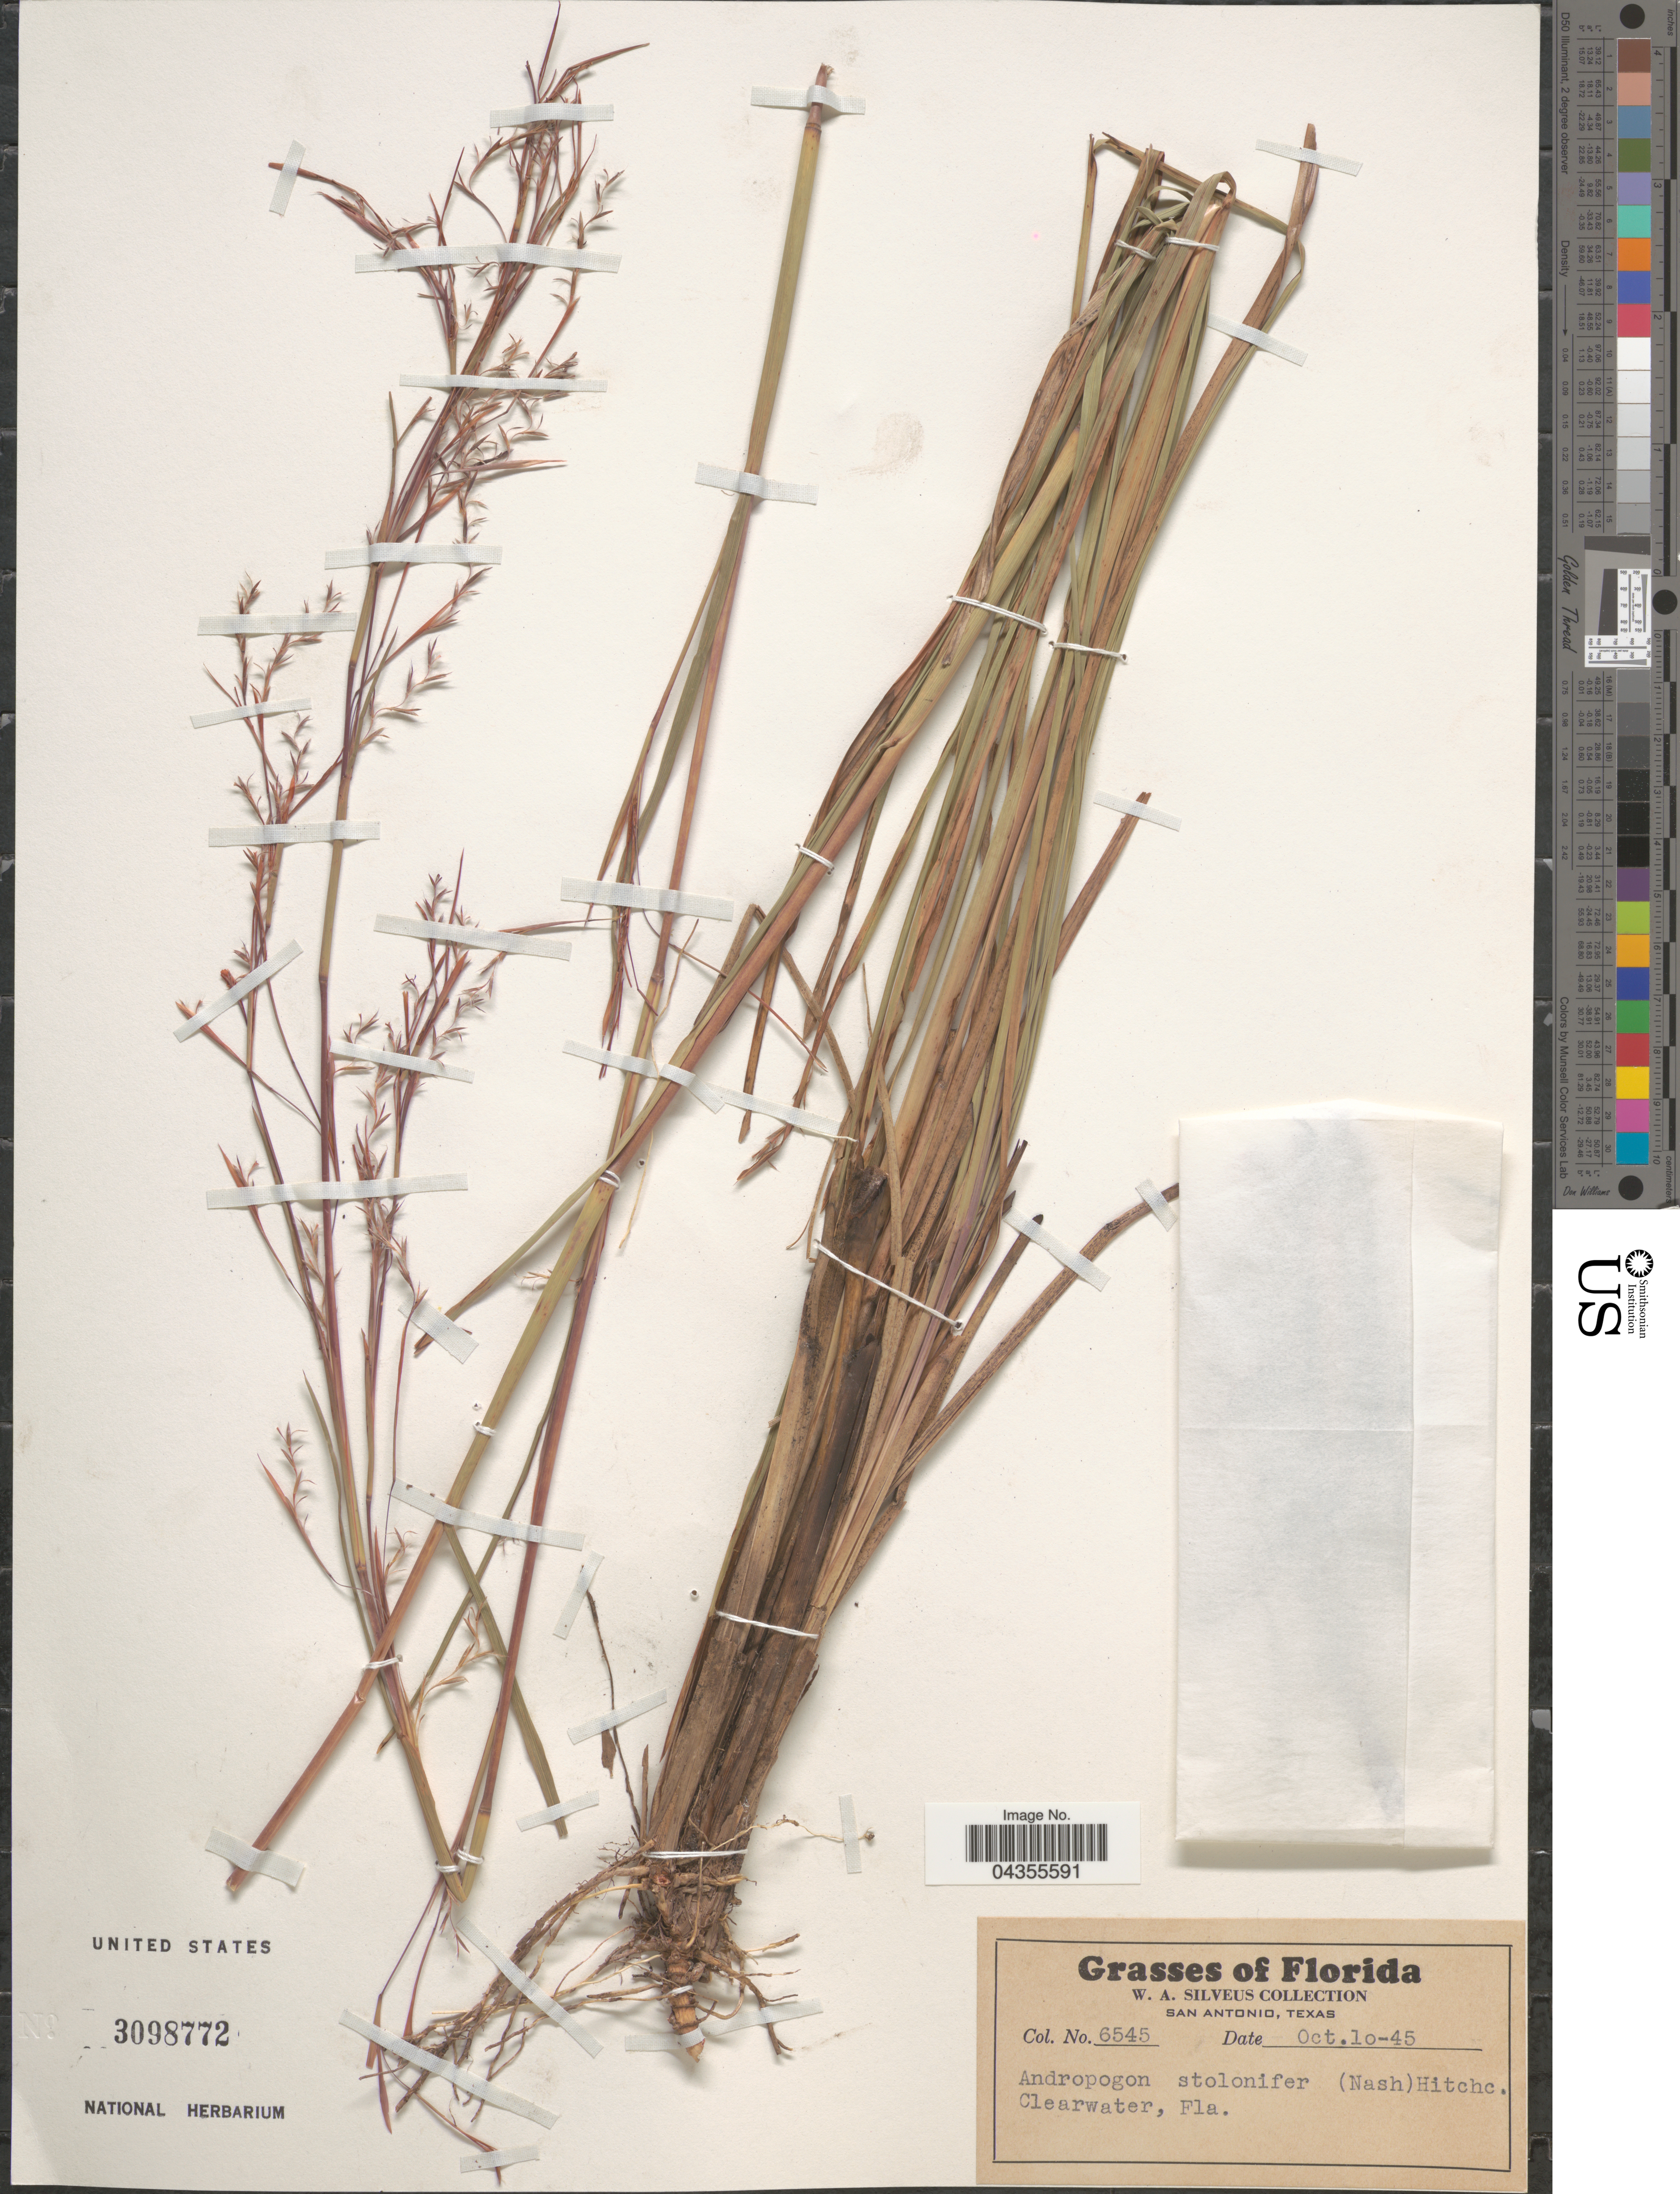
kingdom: Plantae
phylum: Tracheophyta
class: Liliopsida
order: Poales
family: Poaceae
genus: Schizachyrium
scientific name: Schizachyrium scoparium var. stoloniferum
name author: (Nash) Wipff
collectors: W. Silveus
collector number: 6545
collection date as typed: Transcribed d/m/y: 10/10/45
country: United States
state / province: Florida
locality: Clearwater.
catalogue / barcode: US 3098772